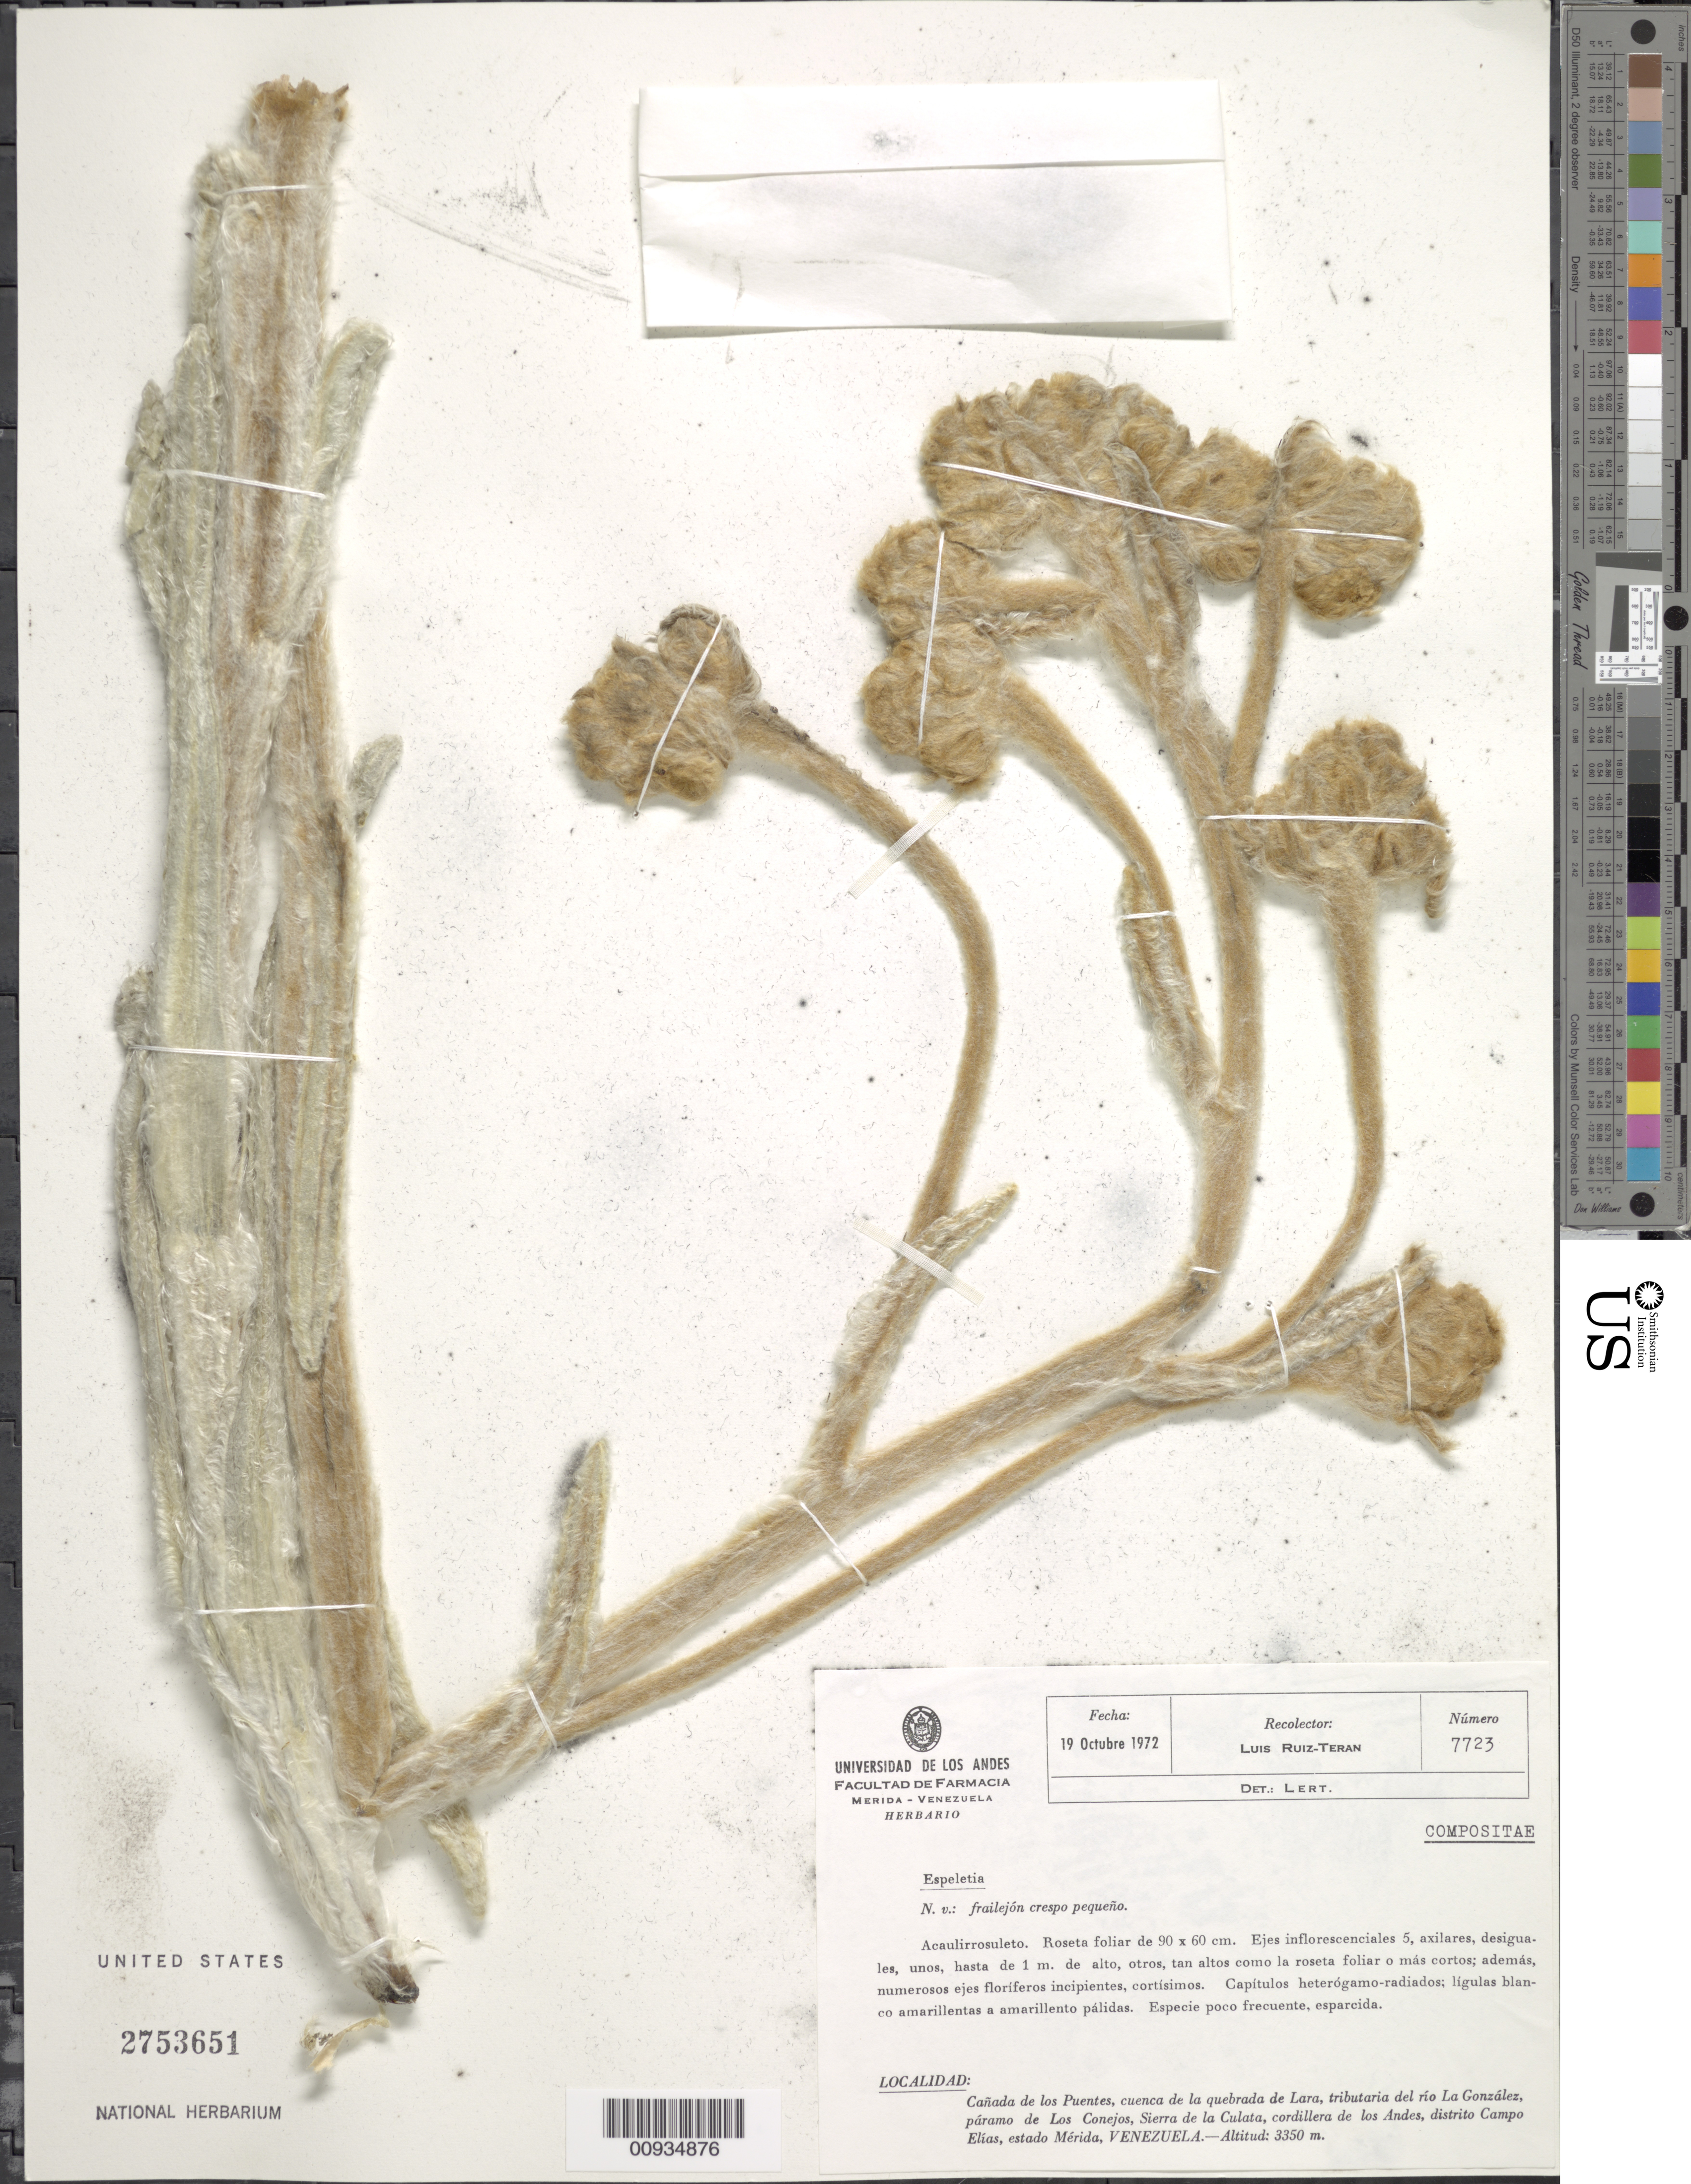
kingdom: Plantae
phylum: Tracheophyta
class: Magnoliopsida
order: Asterales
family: Asteraceae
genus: Espeletiopsis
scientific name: Espeletiopsis pozoensis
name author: (Cuatrec.) Cuatrec.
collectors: L. Teran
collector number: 7723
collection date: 1972-10-19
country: Venezuela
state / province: Mérida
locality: Canada de los Puentes, cuenca de la quebrada de Lara, tributaria del rio La Gonzalez, paramo de Los Conejos, Sierra de la Culata, Cordillera de Los Andes, Distrito Campo Elias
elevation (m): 3350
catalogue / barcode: US 2753651